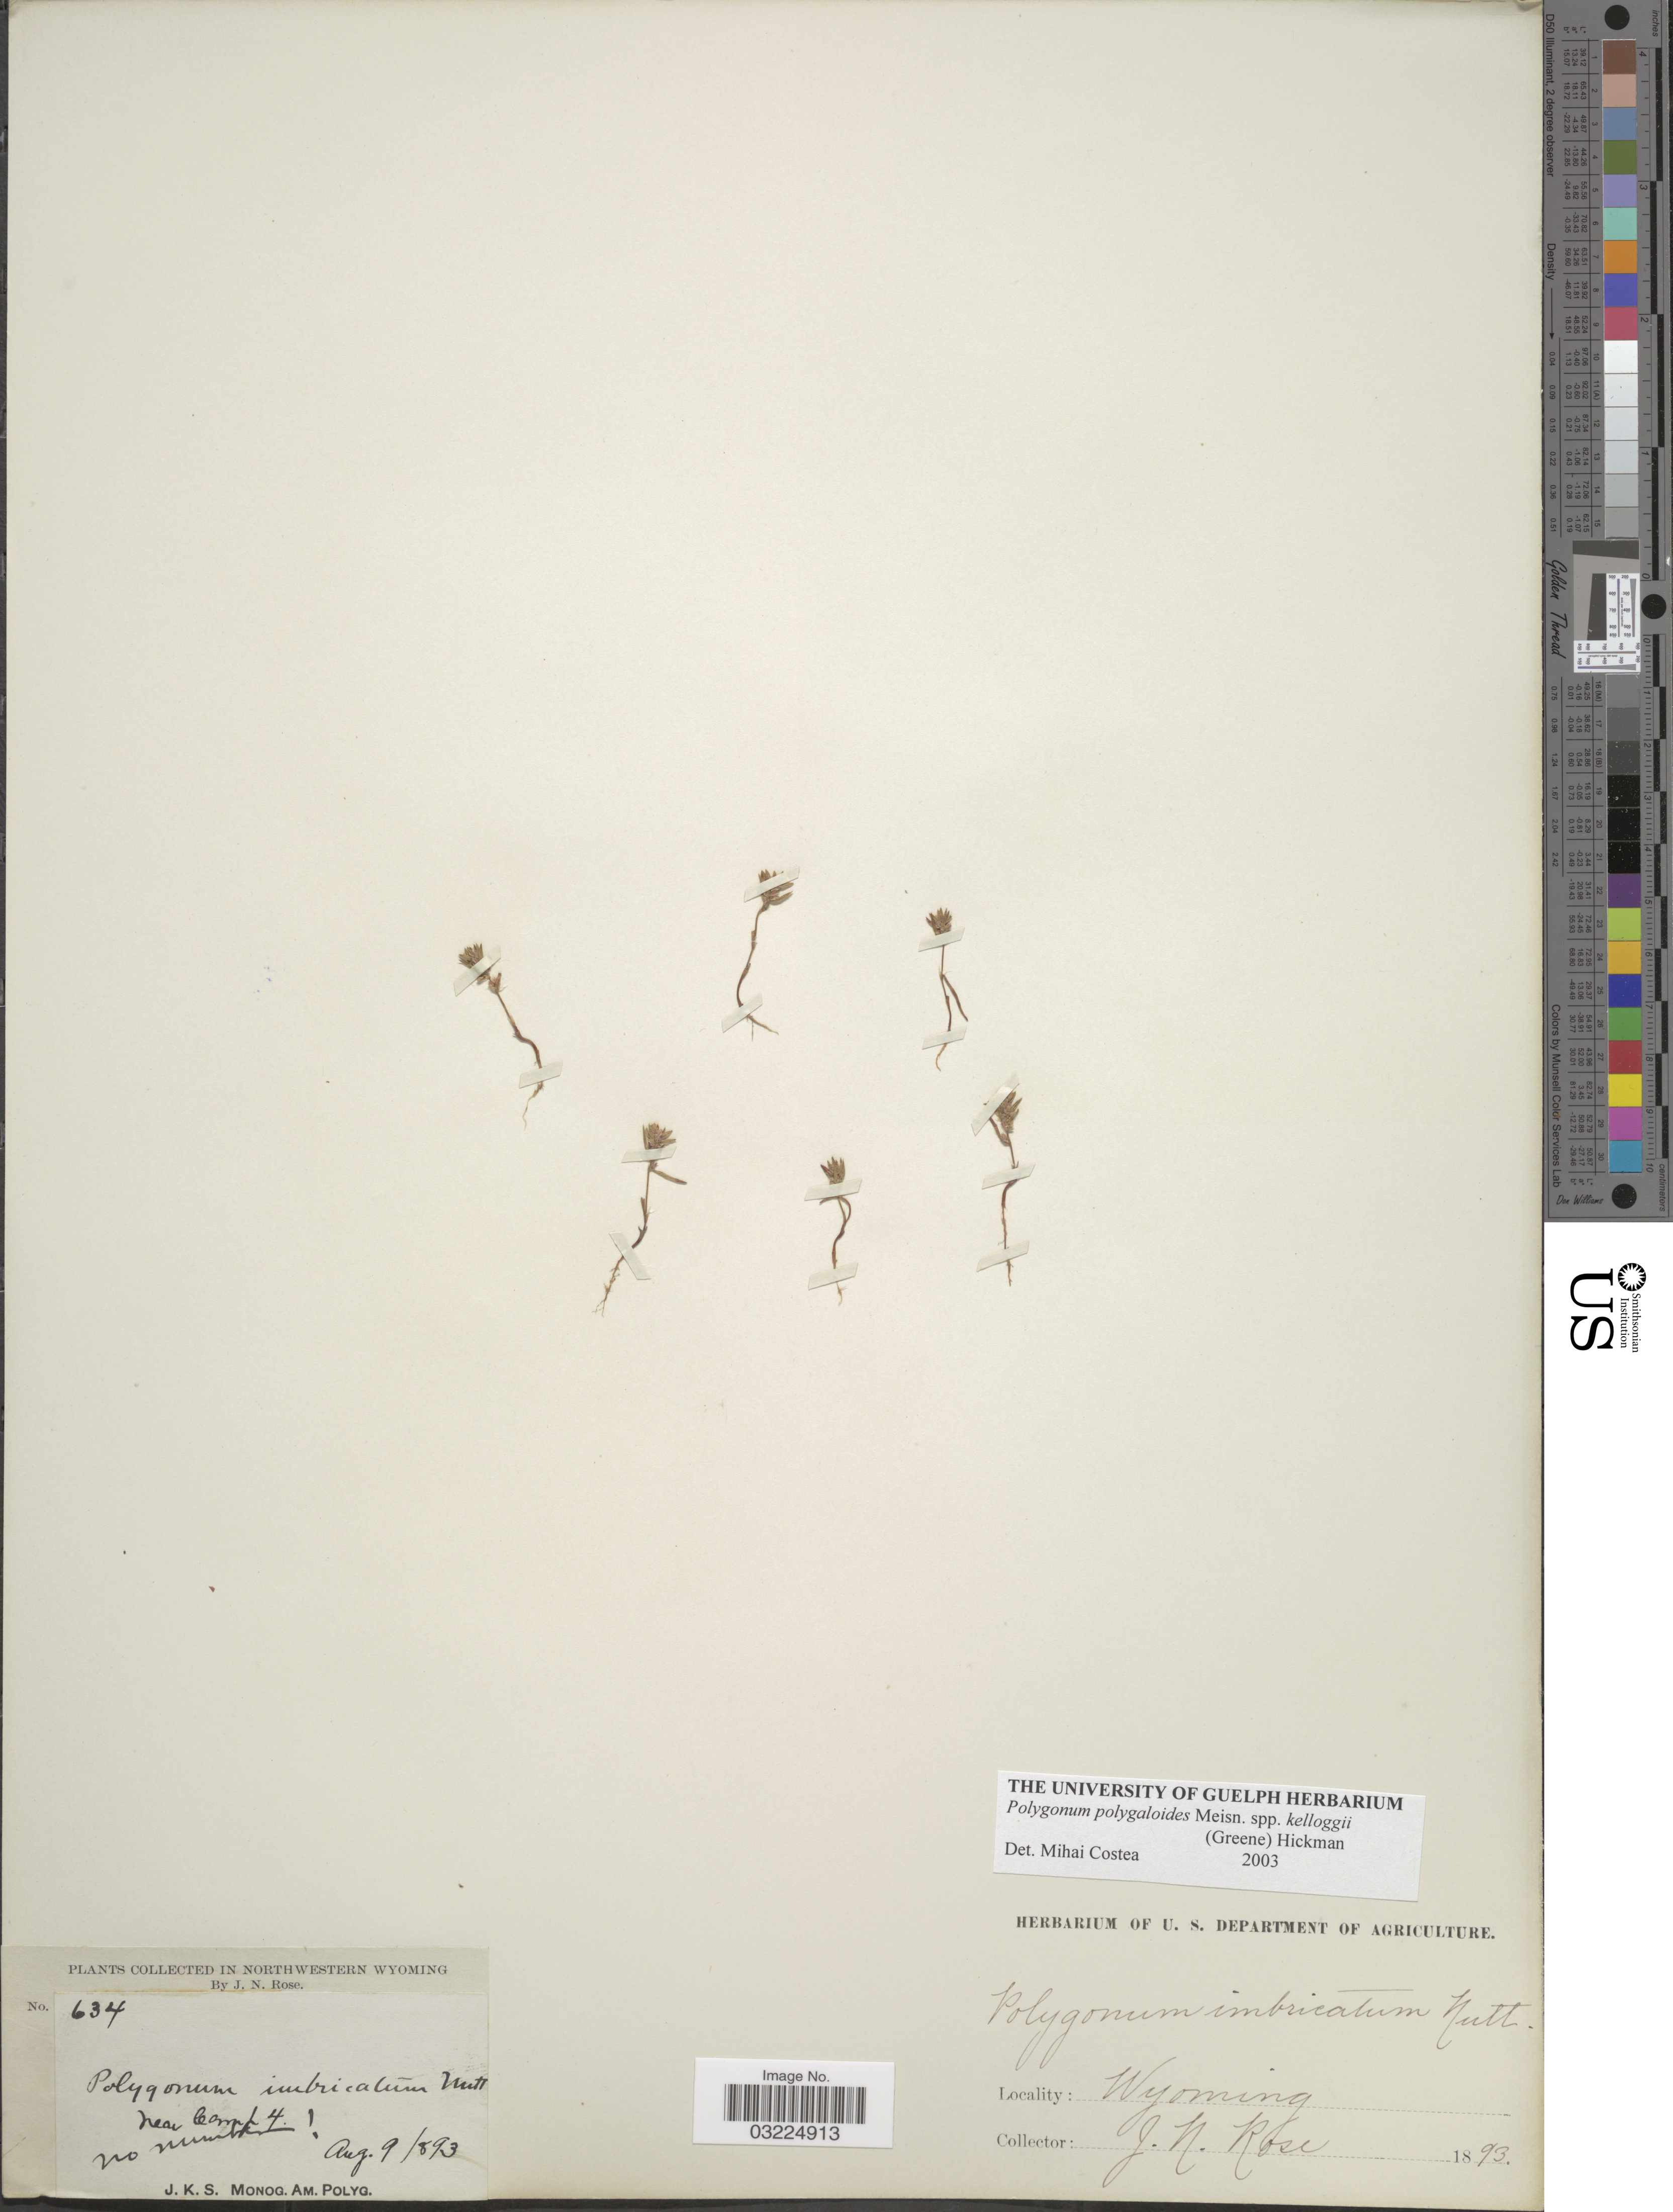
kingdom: Plantae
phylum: Tracheophyta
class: Magnoliopsida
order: Caryophyllales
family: Polygonaceae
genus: Polygonum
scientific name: Polygonum polygaloides subsp. kelloggii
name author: (Greene) Hickman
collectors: J. N. Rose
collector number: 634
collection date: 1893-08-09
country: United States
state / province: Wyoming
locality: Northwestern Wyoming. Near Camp 4.